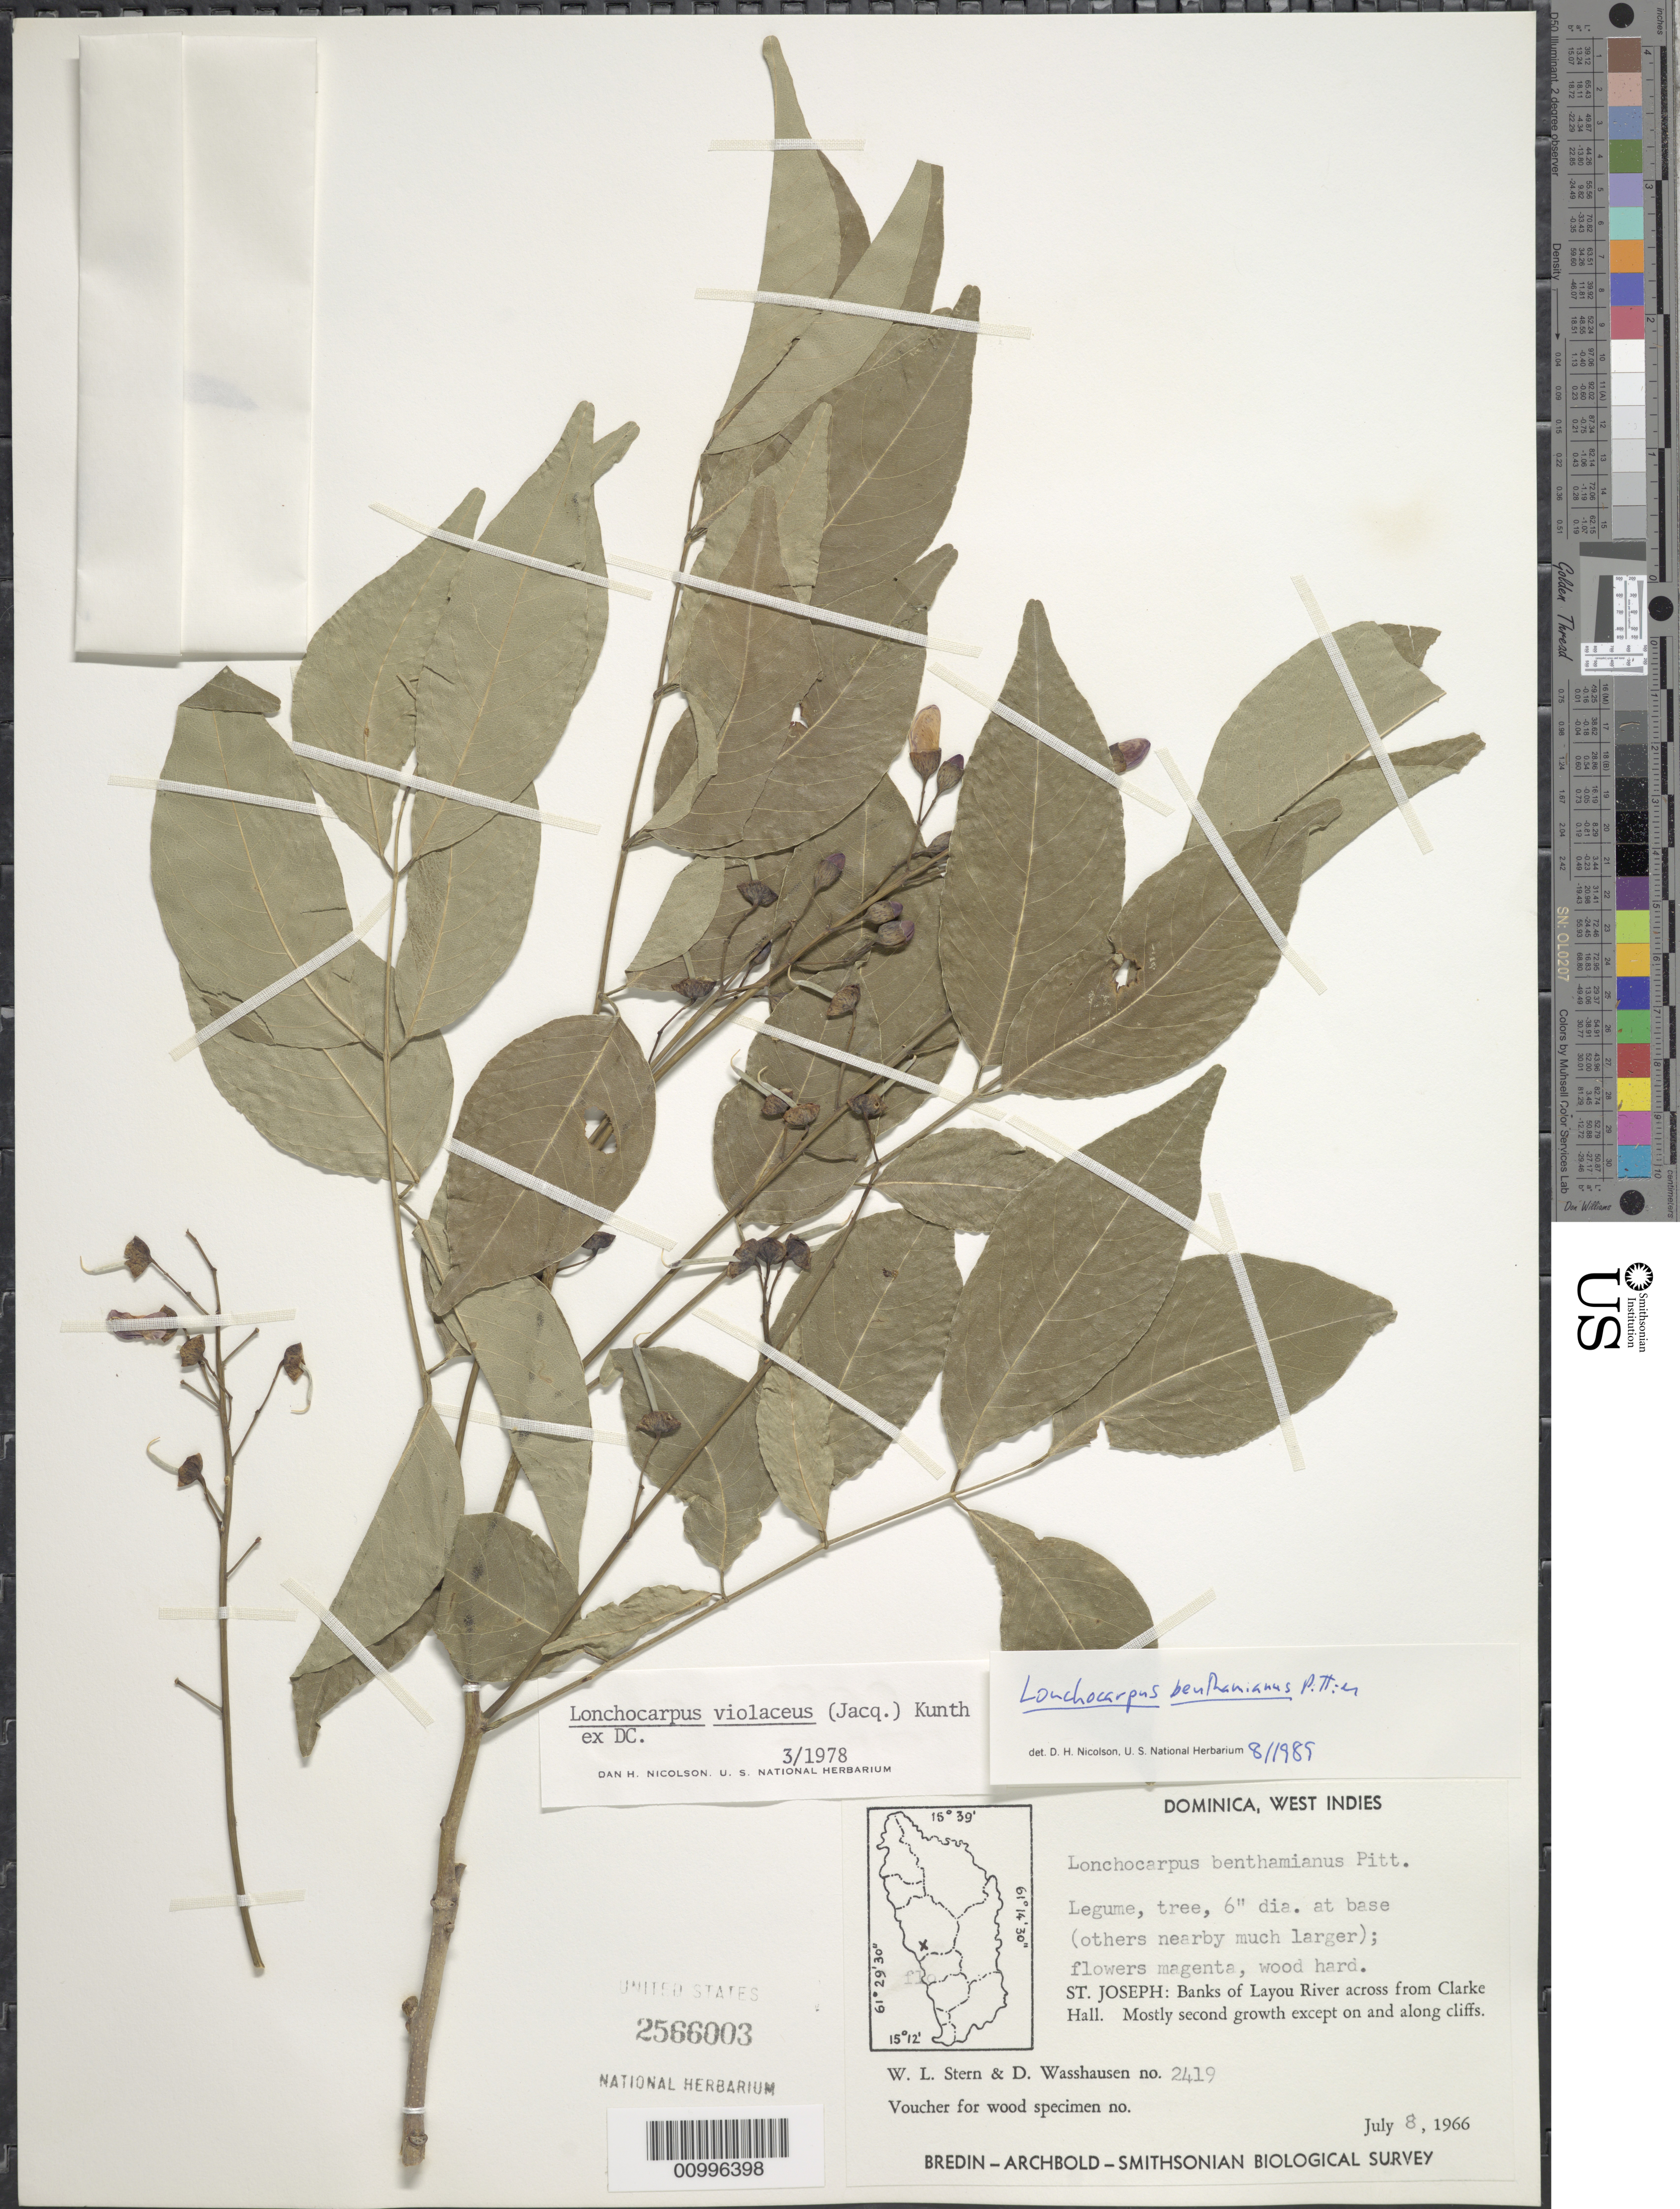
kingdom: Plantae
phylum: Tracheophyta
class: Magnoliopsida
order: Fabales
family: Fabaceae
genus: Lonchocarpus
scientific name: Lonchocarpus violaceus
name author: (Jacq.) DC.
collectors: W. L. Stern & D. C. Wasshausen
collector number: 2419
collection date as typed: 08 Jul 1966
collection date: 1966-07-08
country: Dominica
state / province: St. Joseph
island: Dominica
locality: Banks of Layou River across from Clarke Hall. Mostly second growth except on and along cliff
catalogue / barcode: US 256603